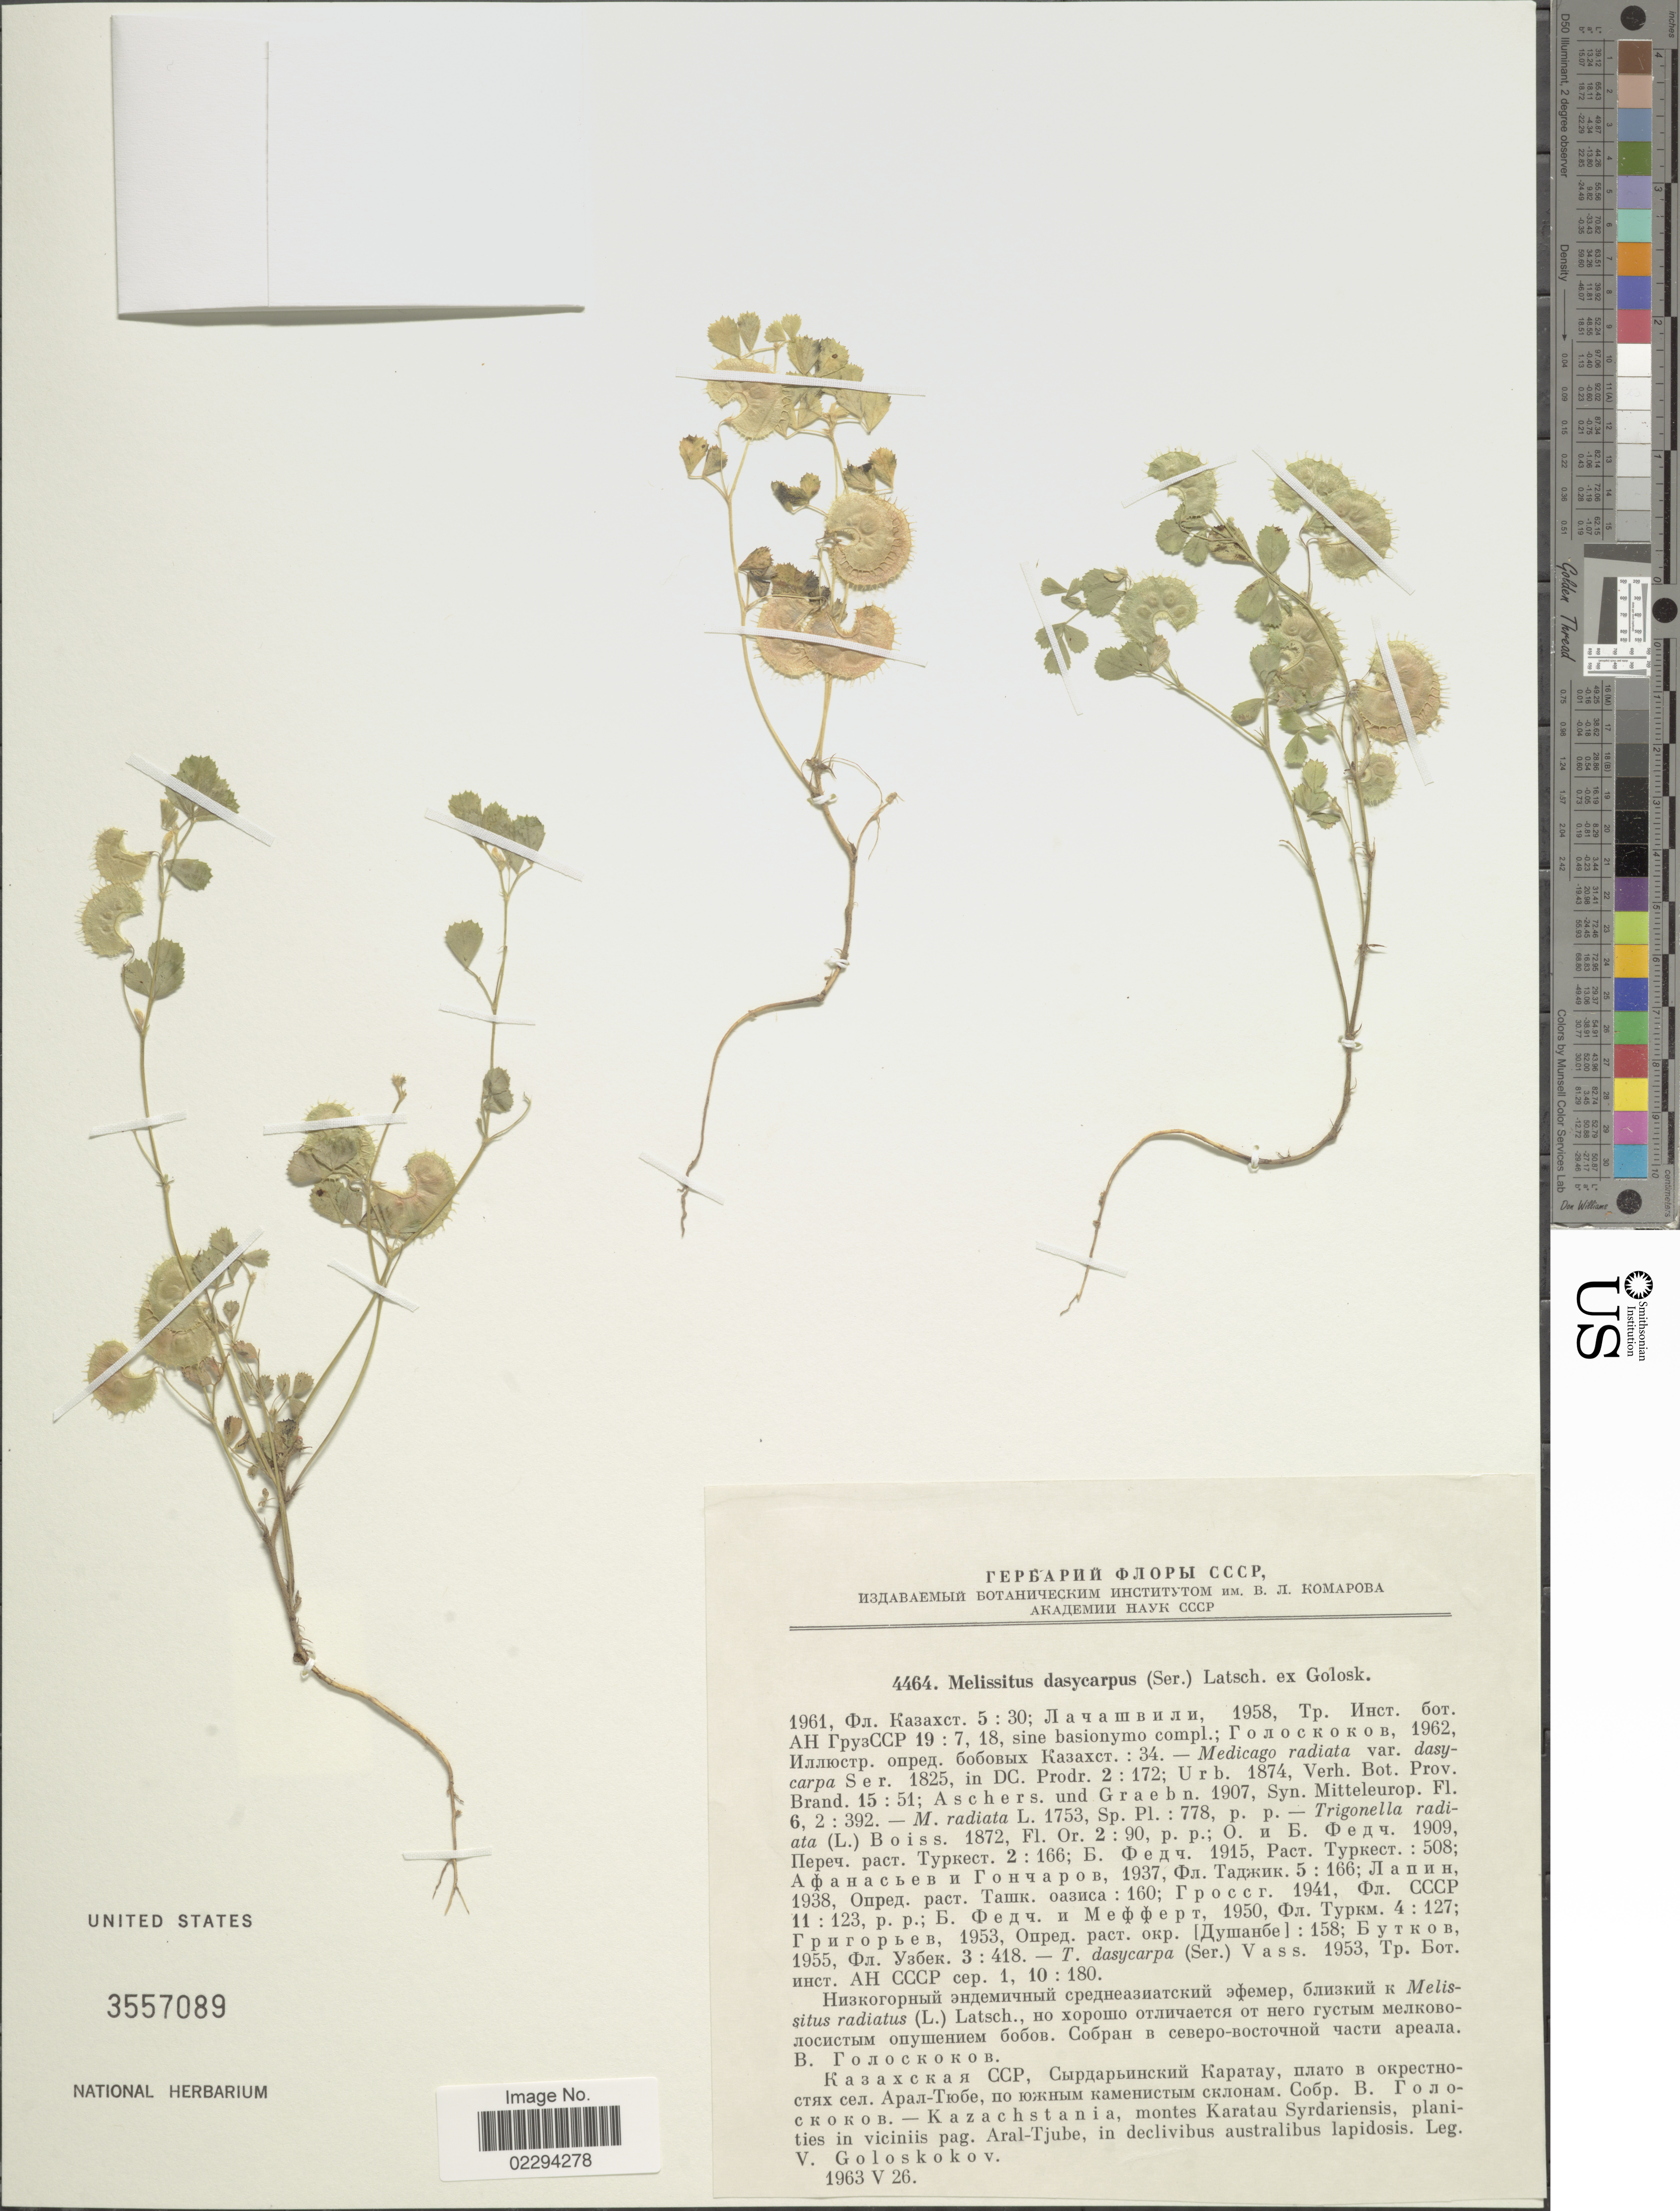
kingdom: Plantae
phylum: Tracheophyta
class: Magnoliopsida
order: Fabales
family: Fabaceae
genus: Medicago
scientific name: Medicago radiata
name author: L.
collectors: V. P. Goloskokov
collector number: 4464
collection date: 1963-05-26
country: Kazakhstan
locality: Kazachstania, montes Karatau Syrdariensis, planities in viciniis pag. Aral-Tjube, in declivibus australibus lapidosis.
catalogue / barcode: US 3557089